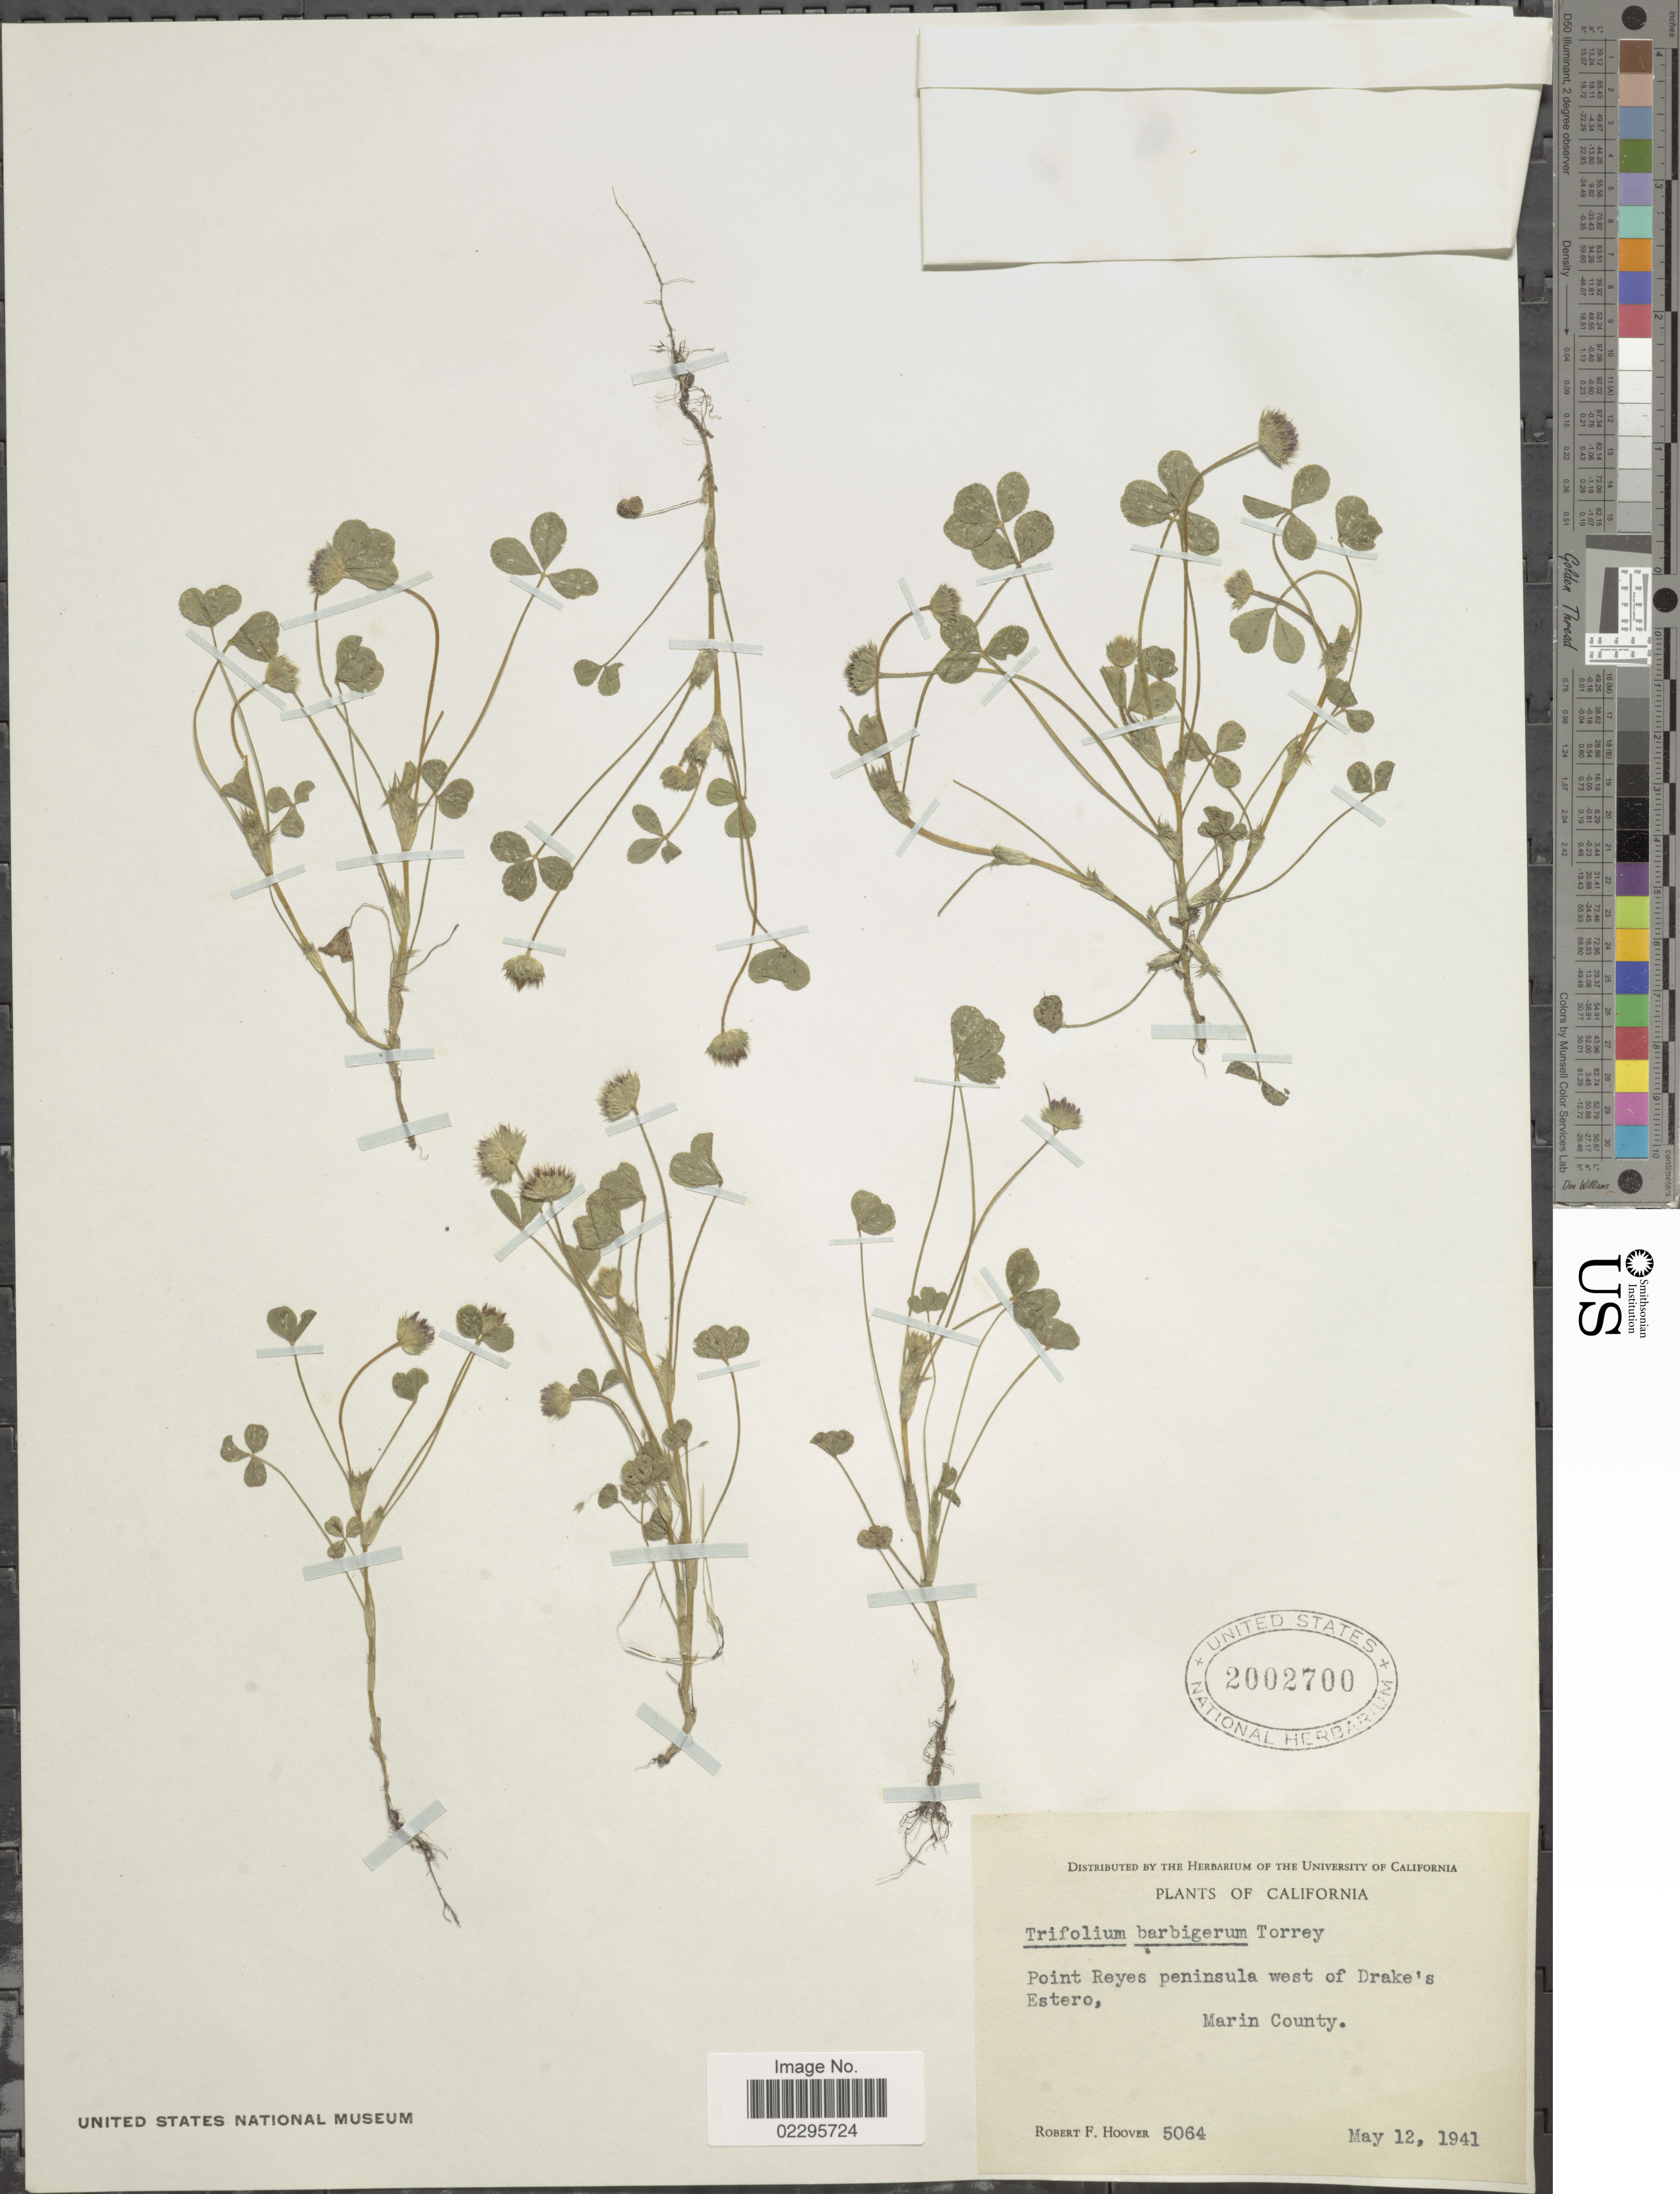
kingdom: Plantae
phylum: Tracheophyta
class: Magnoliopsida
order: Fabales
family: Fabaceae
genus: Trifolium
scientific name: Trifolium barbigerum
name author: Torr.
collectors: R. F. Hoover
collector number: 5064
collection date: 1941-05-12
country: United States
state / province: California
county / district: Marin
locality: Point Reyes peninsula west of Drake's Estero, Marin County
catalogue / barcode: US 2002700